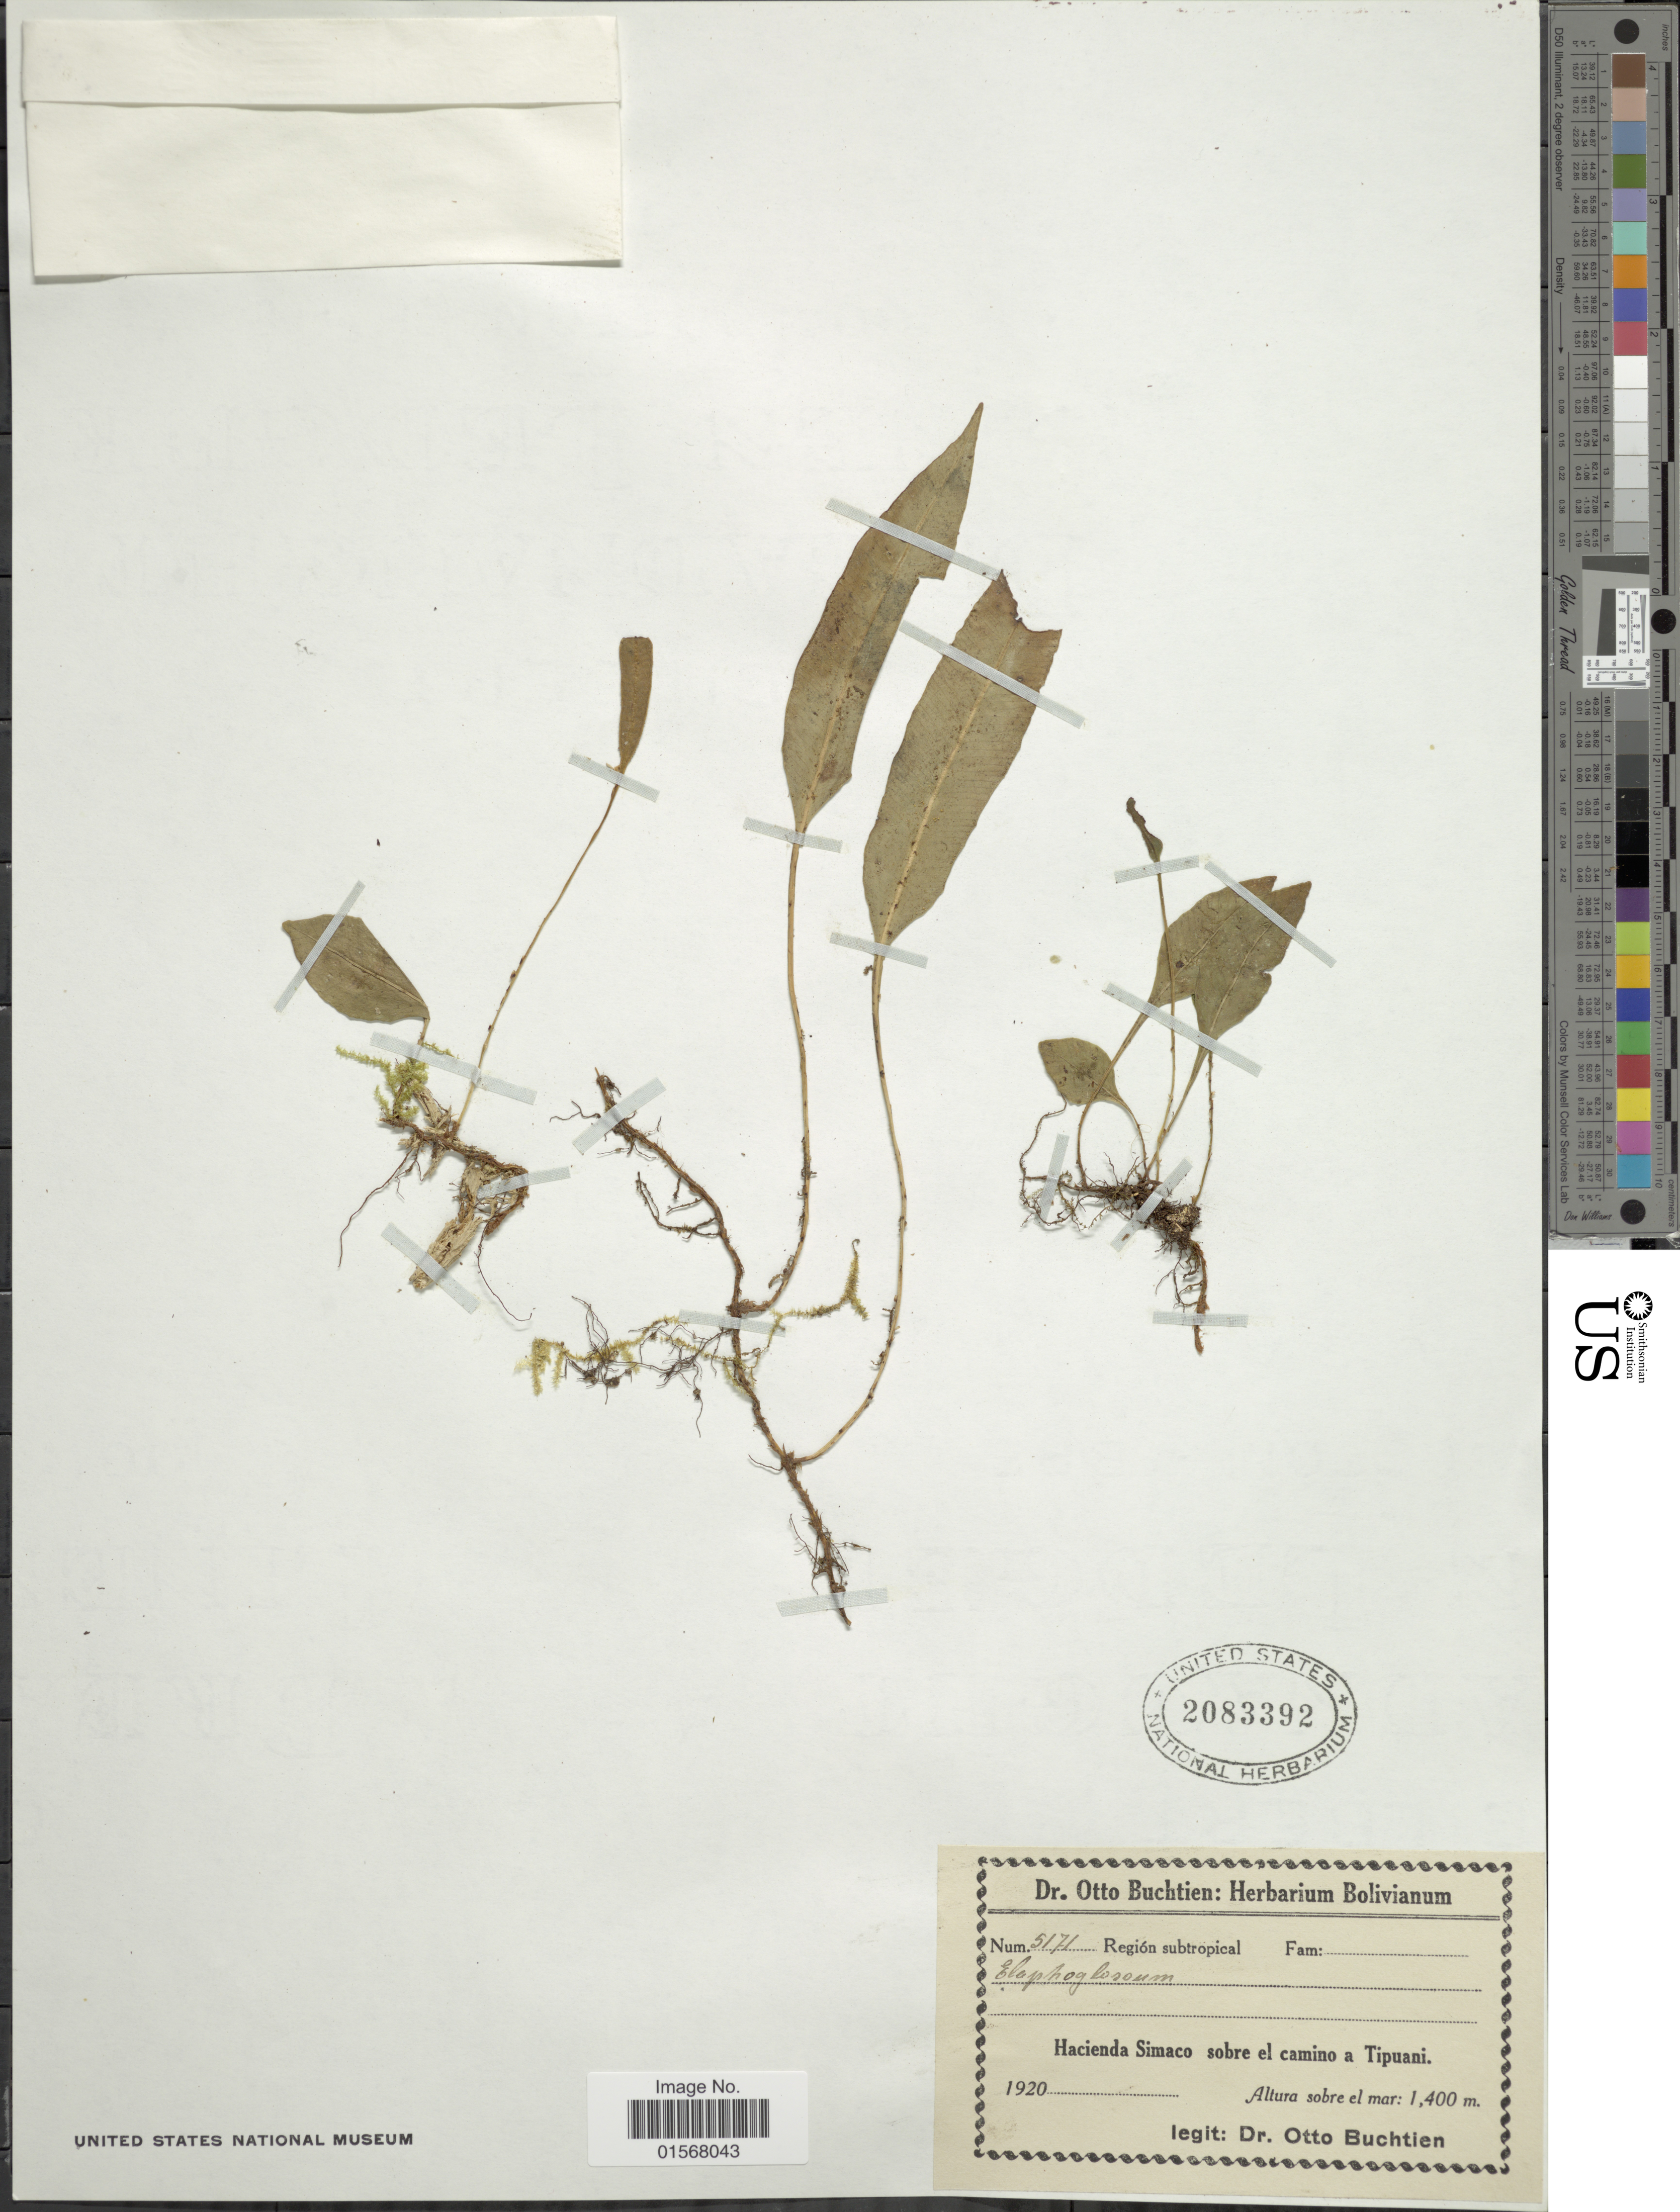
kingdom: Plantae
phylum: Tracheophyta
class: Polypodiopsida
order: Polypodiales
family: Dryopteridaceae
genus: Elaphoglossum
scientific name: Elaphoglossum lloense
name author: (Hook.) T. Moore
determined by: Vasco, A.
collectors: O. Buchtien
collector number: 5171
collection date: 1920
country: Bolivia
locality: Hacienda Simaco sobre el camino a Tipuani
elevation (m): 1400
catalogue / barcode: US 2083392